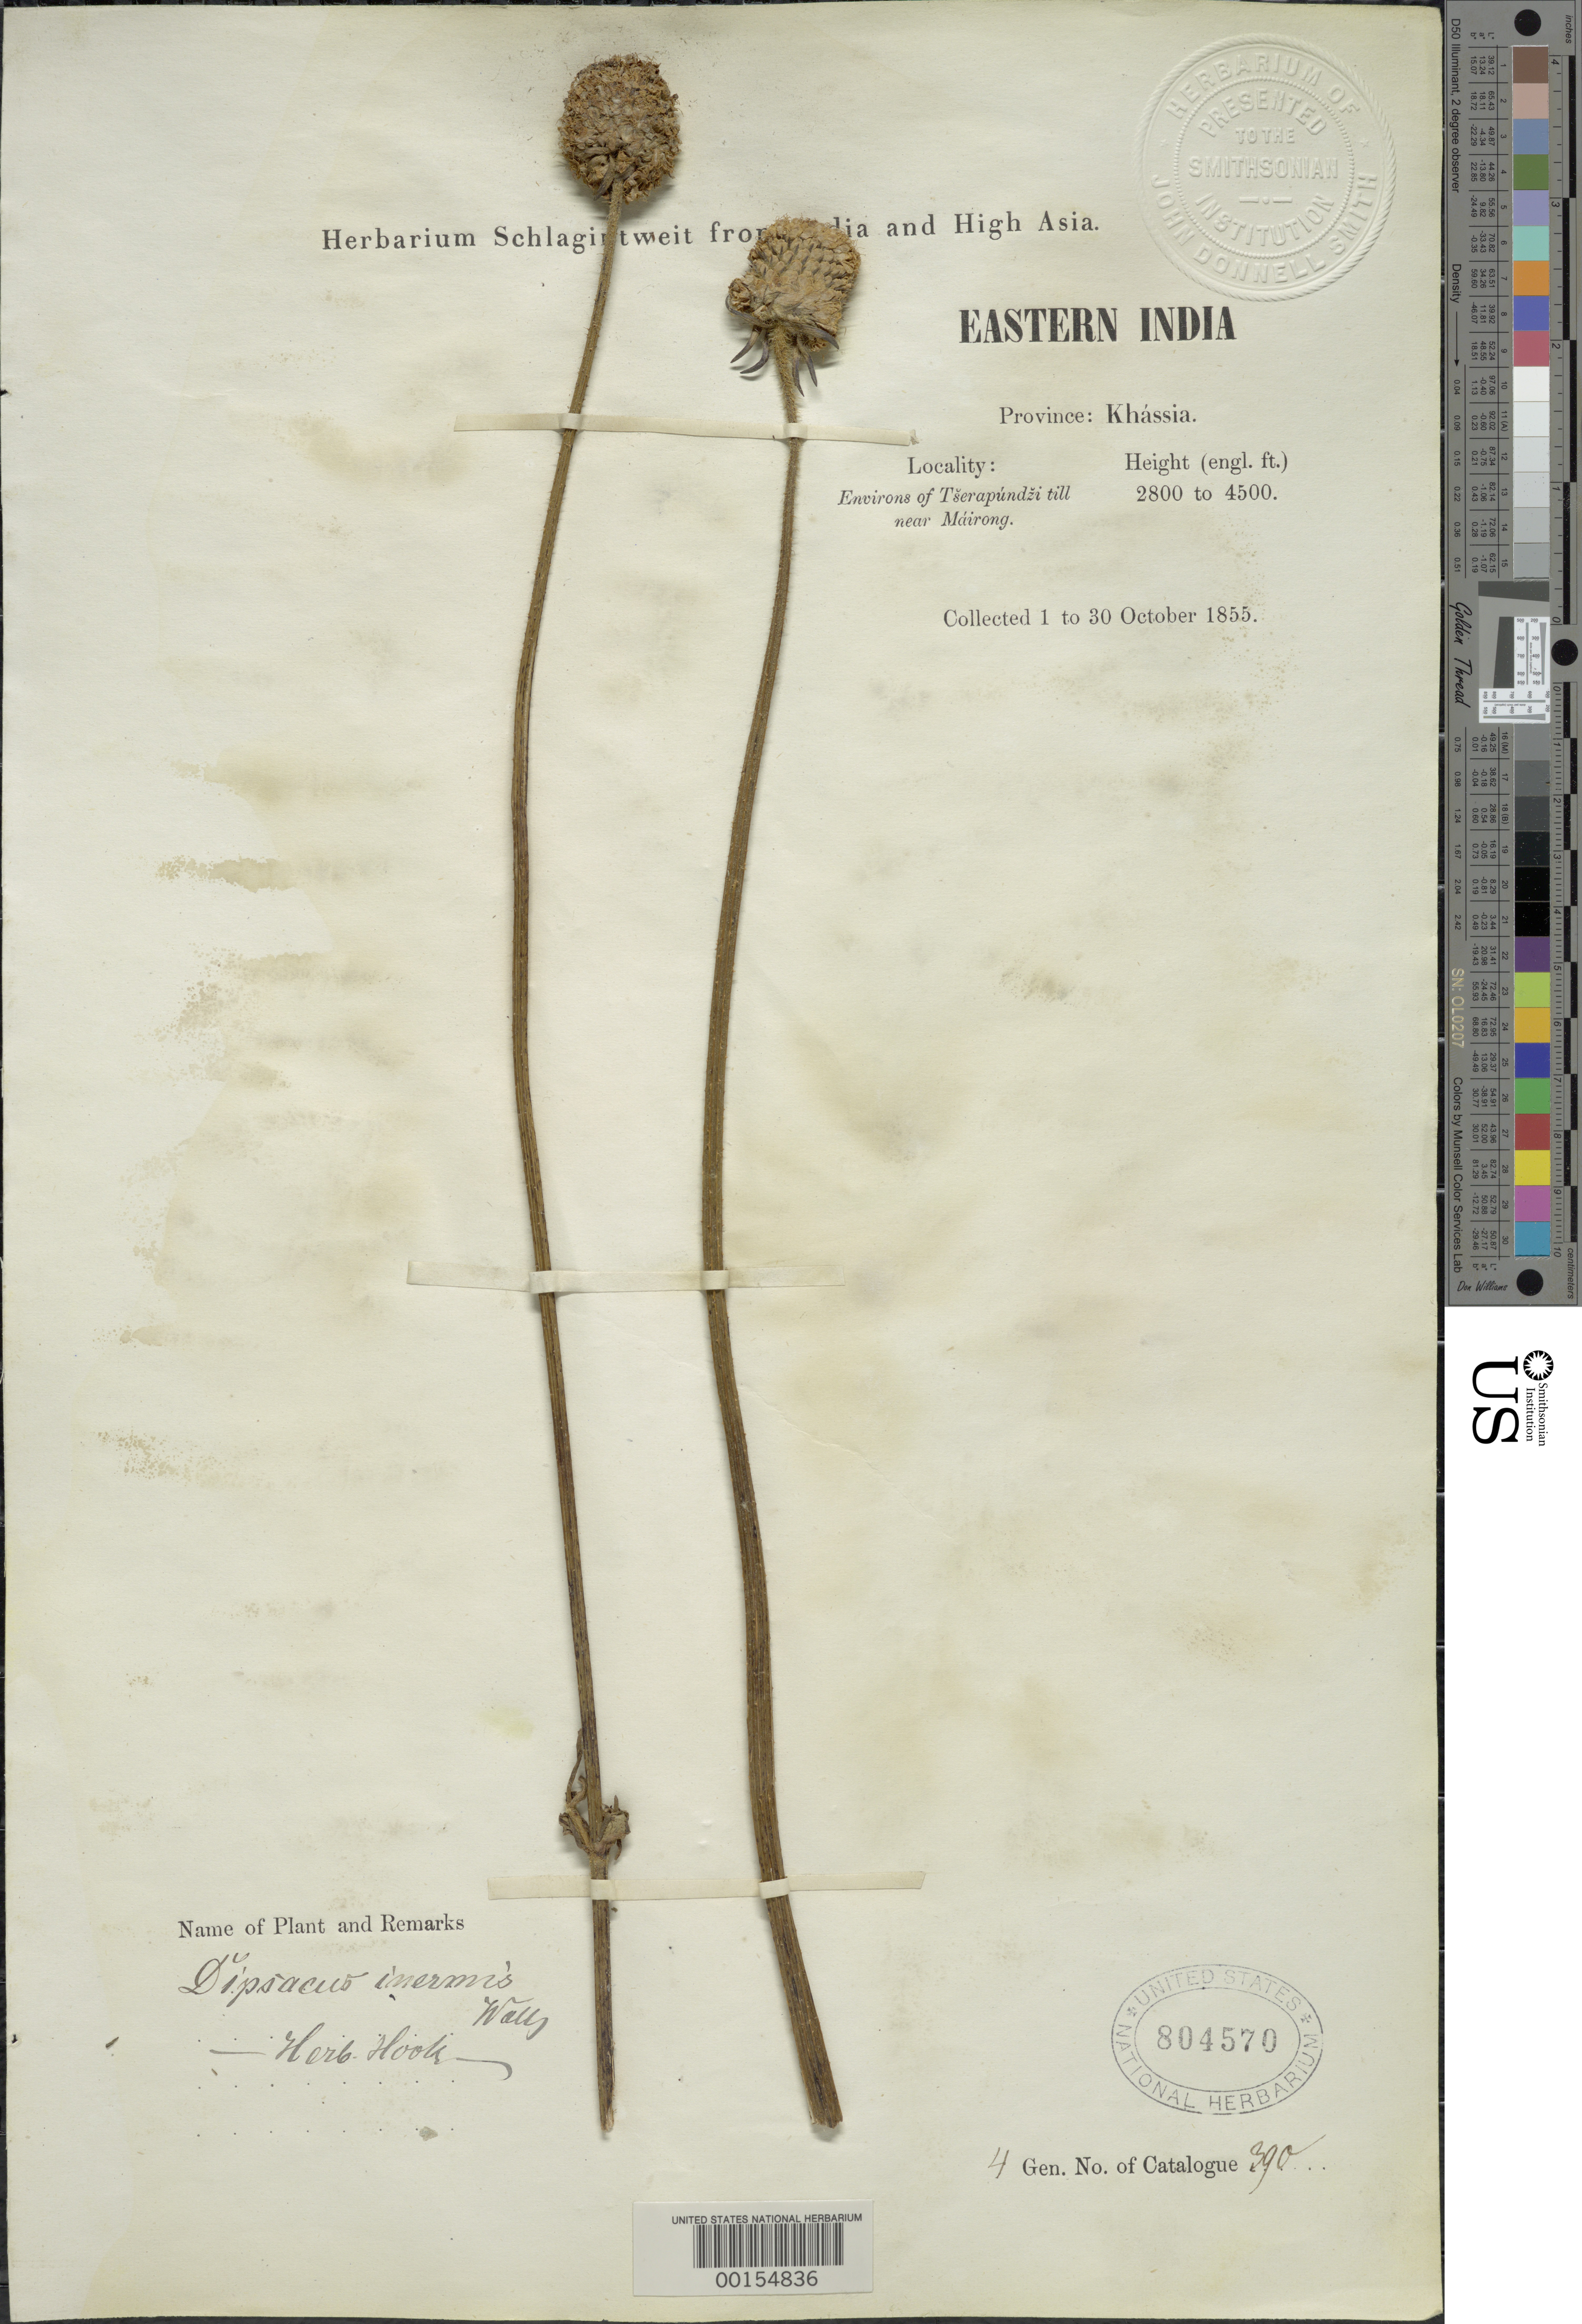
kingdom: Plantae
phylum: Tracheophyta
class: Magnoliopsida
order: Dipsacales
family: Caprifoliaceae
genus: Dipsacus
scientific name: Dipsacus inermis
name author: Wall.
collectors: Herbarium Schlagintweit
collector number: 390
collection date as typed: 01 Oct 1855 to 30 Oct 1855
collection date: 1855-10-01/1855-10-30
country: India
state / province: Meghalaya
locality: Khassia (district?), Tserapundzi [Cherrapunji] to Mairong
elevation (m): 853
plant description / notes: Probably Herbarium Schlagintweit (specimen not seen)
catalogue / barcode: US 804570